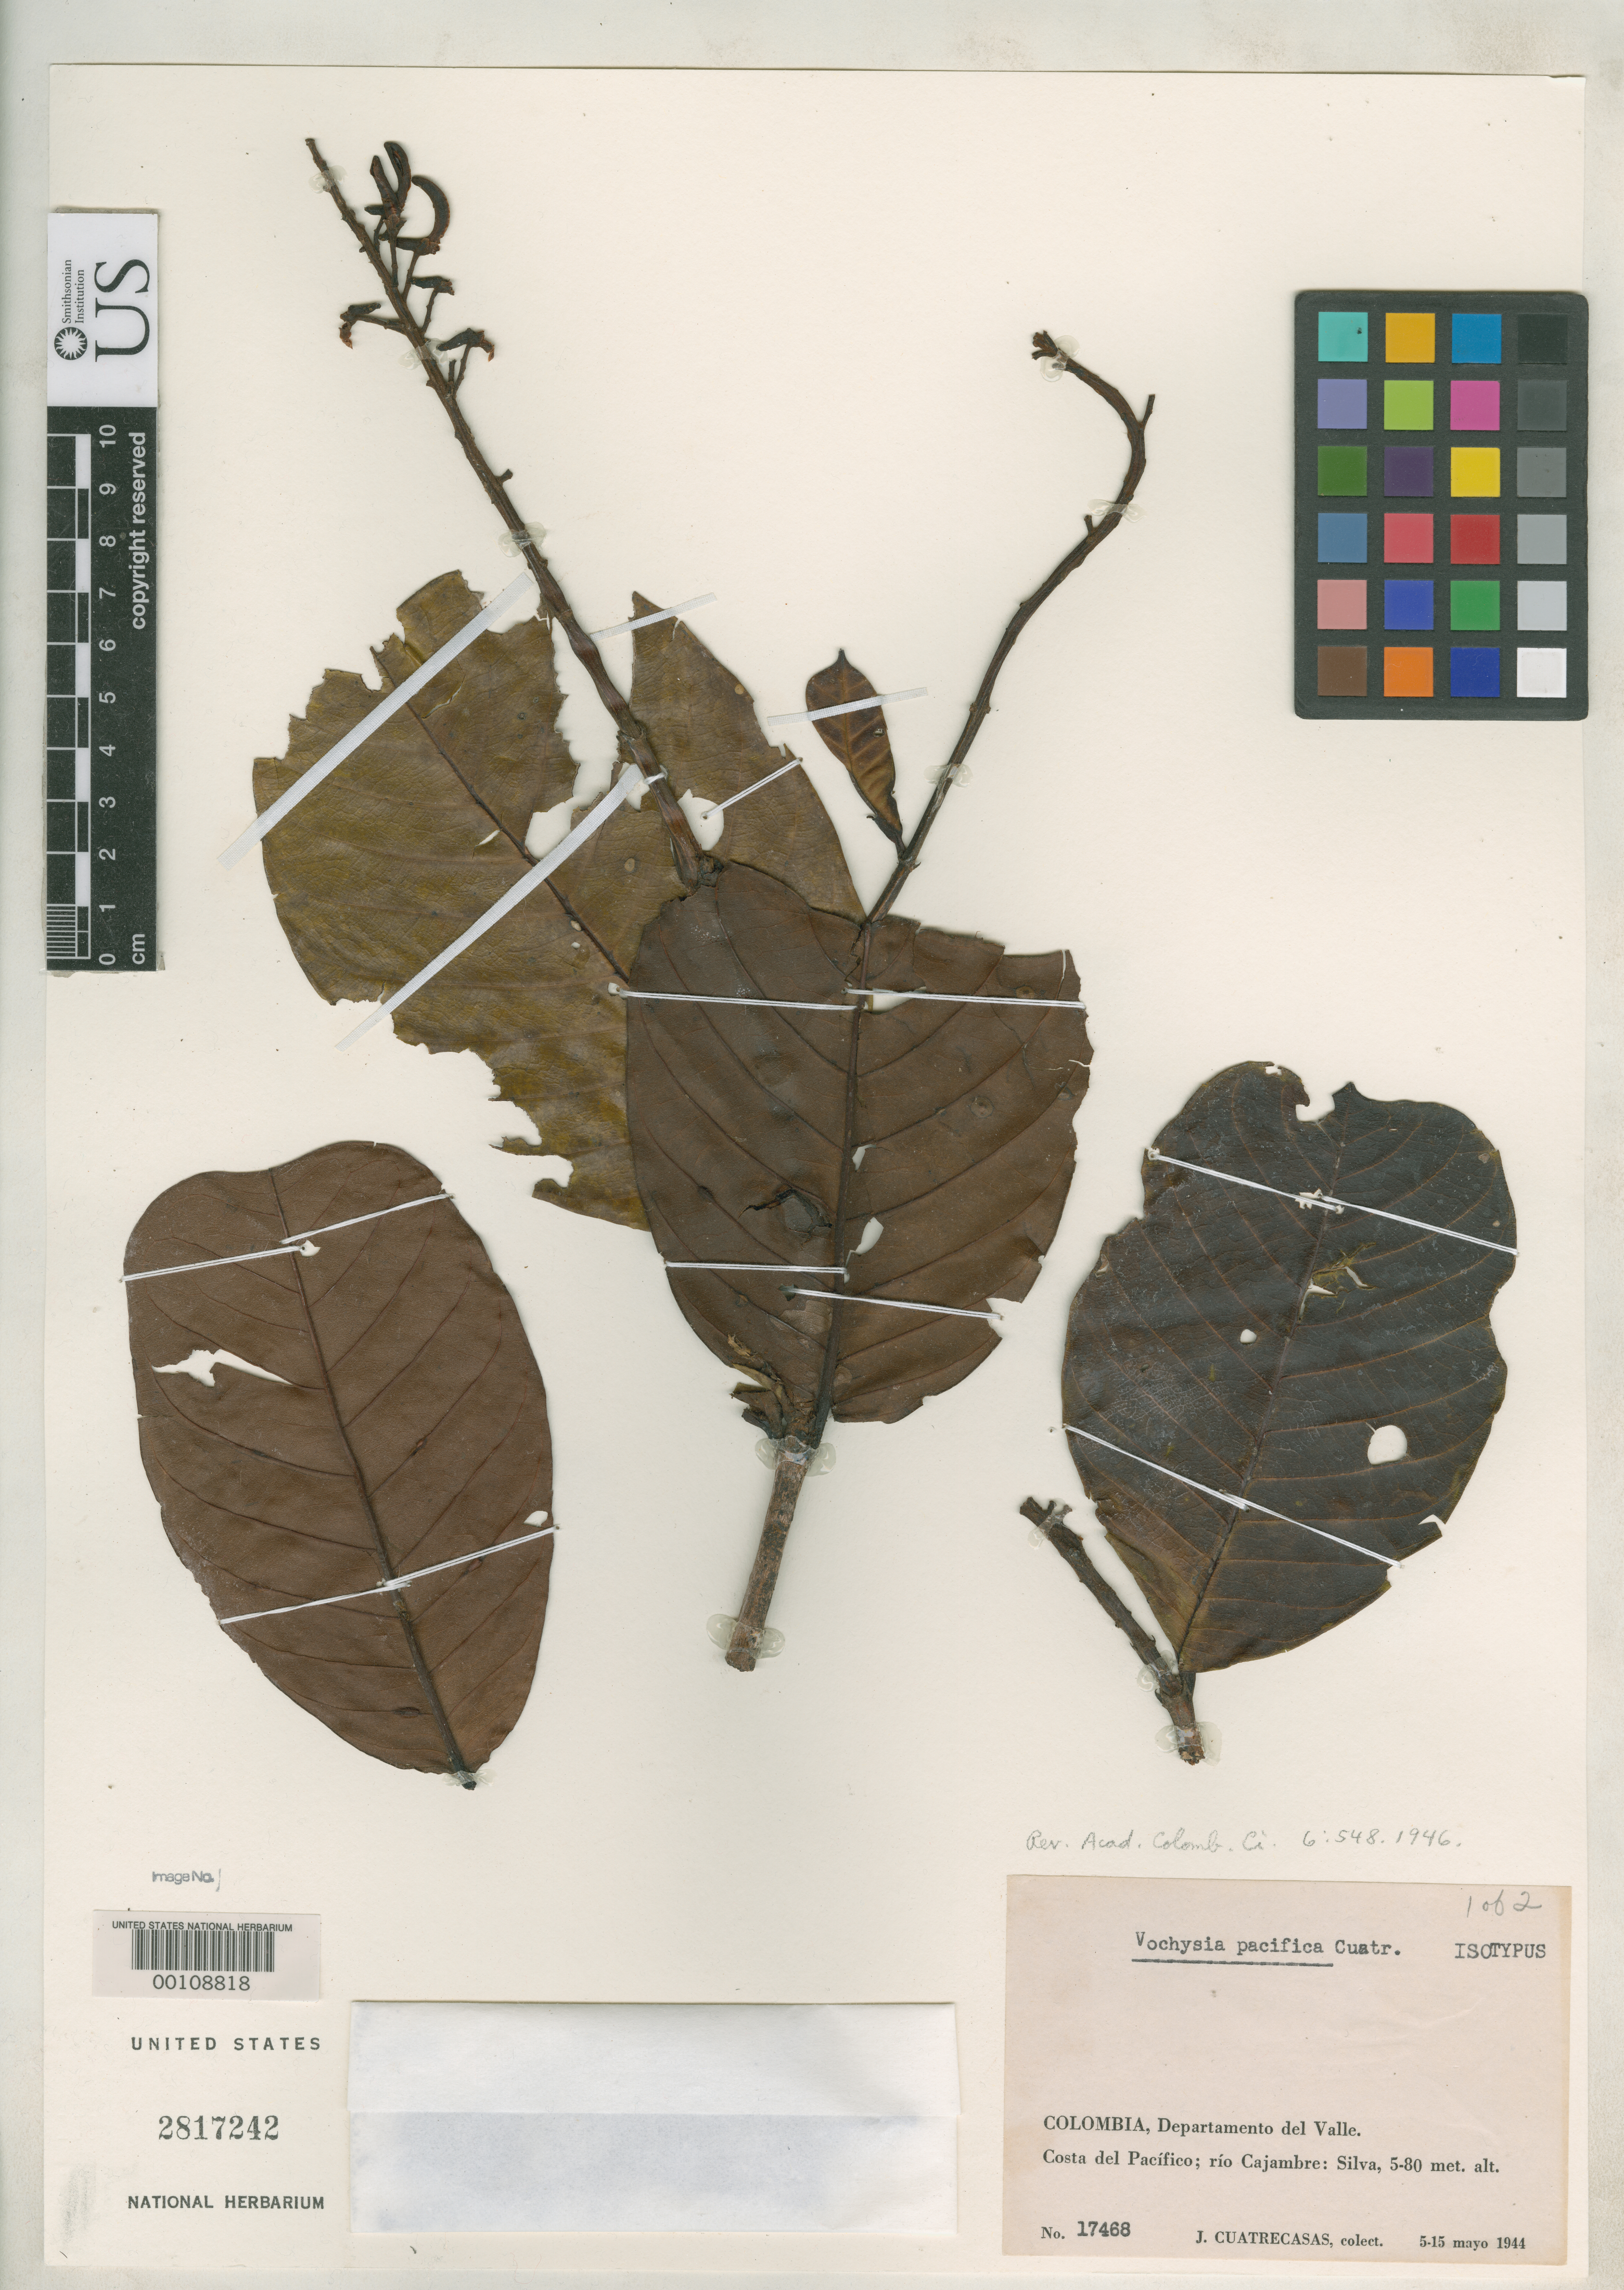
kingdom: Plantae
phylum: Tracheophyta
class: Magnoliopsida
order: Myrtales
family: Vochysiaceae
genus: Vochysia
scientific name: Vochysia pacifica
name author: Cuatrec.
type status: Isotype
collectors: J. Cuatrecasas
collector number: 17468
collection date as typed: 05 May 1944 to 15 May 1944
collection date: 1944-05-05/1944-05-15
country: Colombia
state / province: Valle del Cauca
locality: Pacific Coast, Rio Cajambre, Silva.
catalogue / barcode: US 2817242